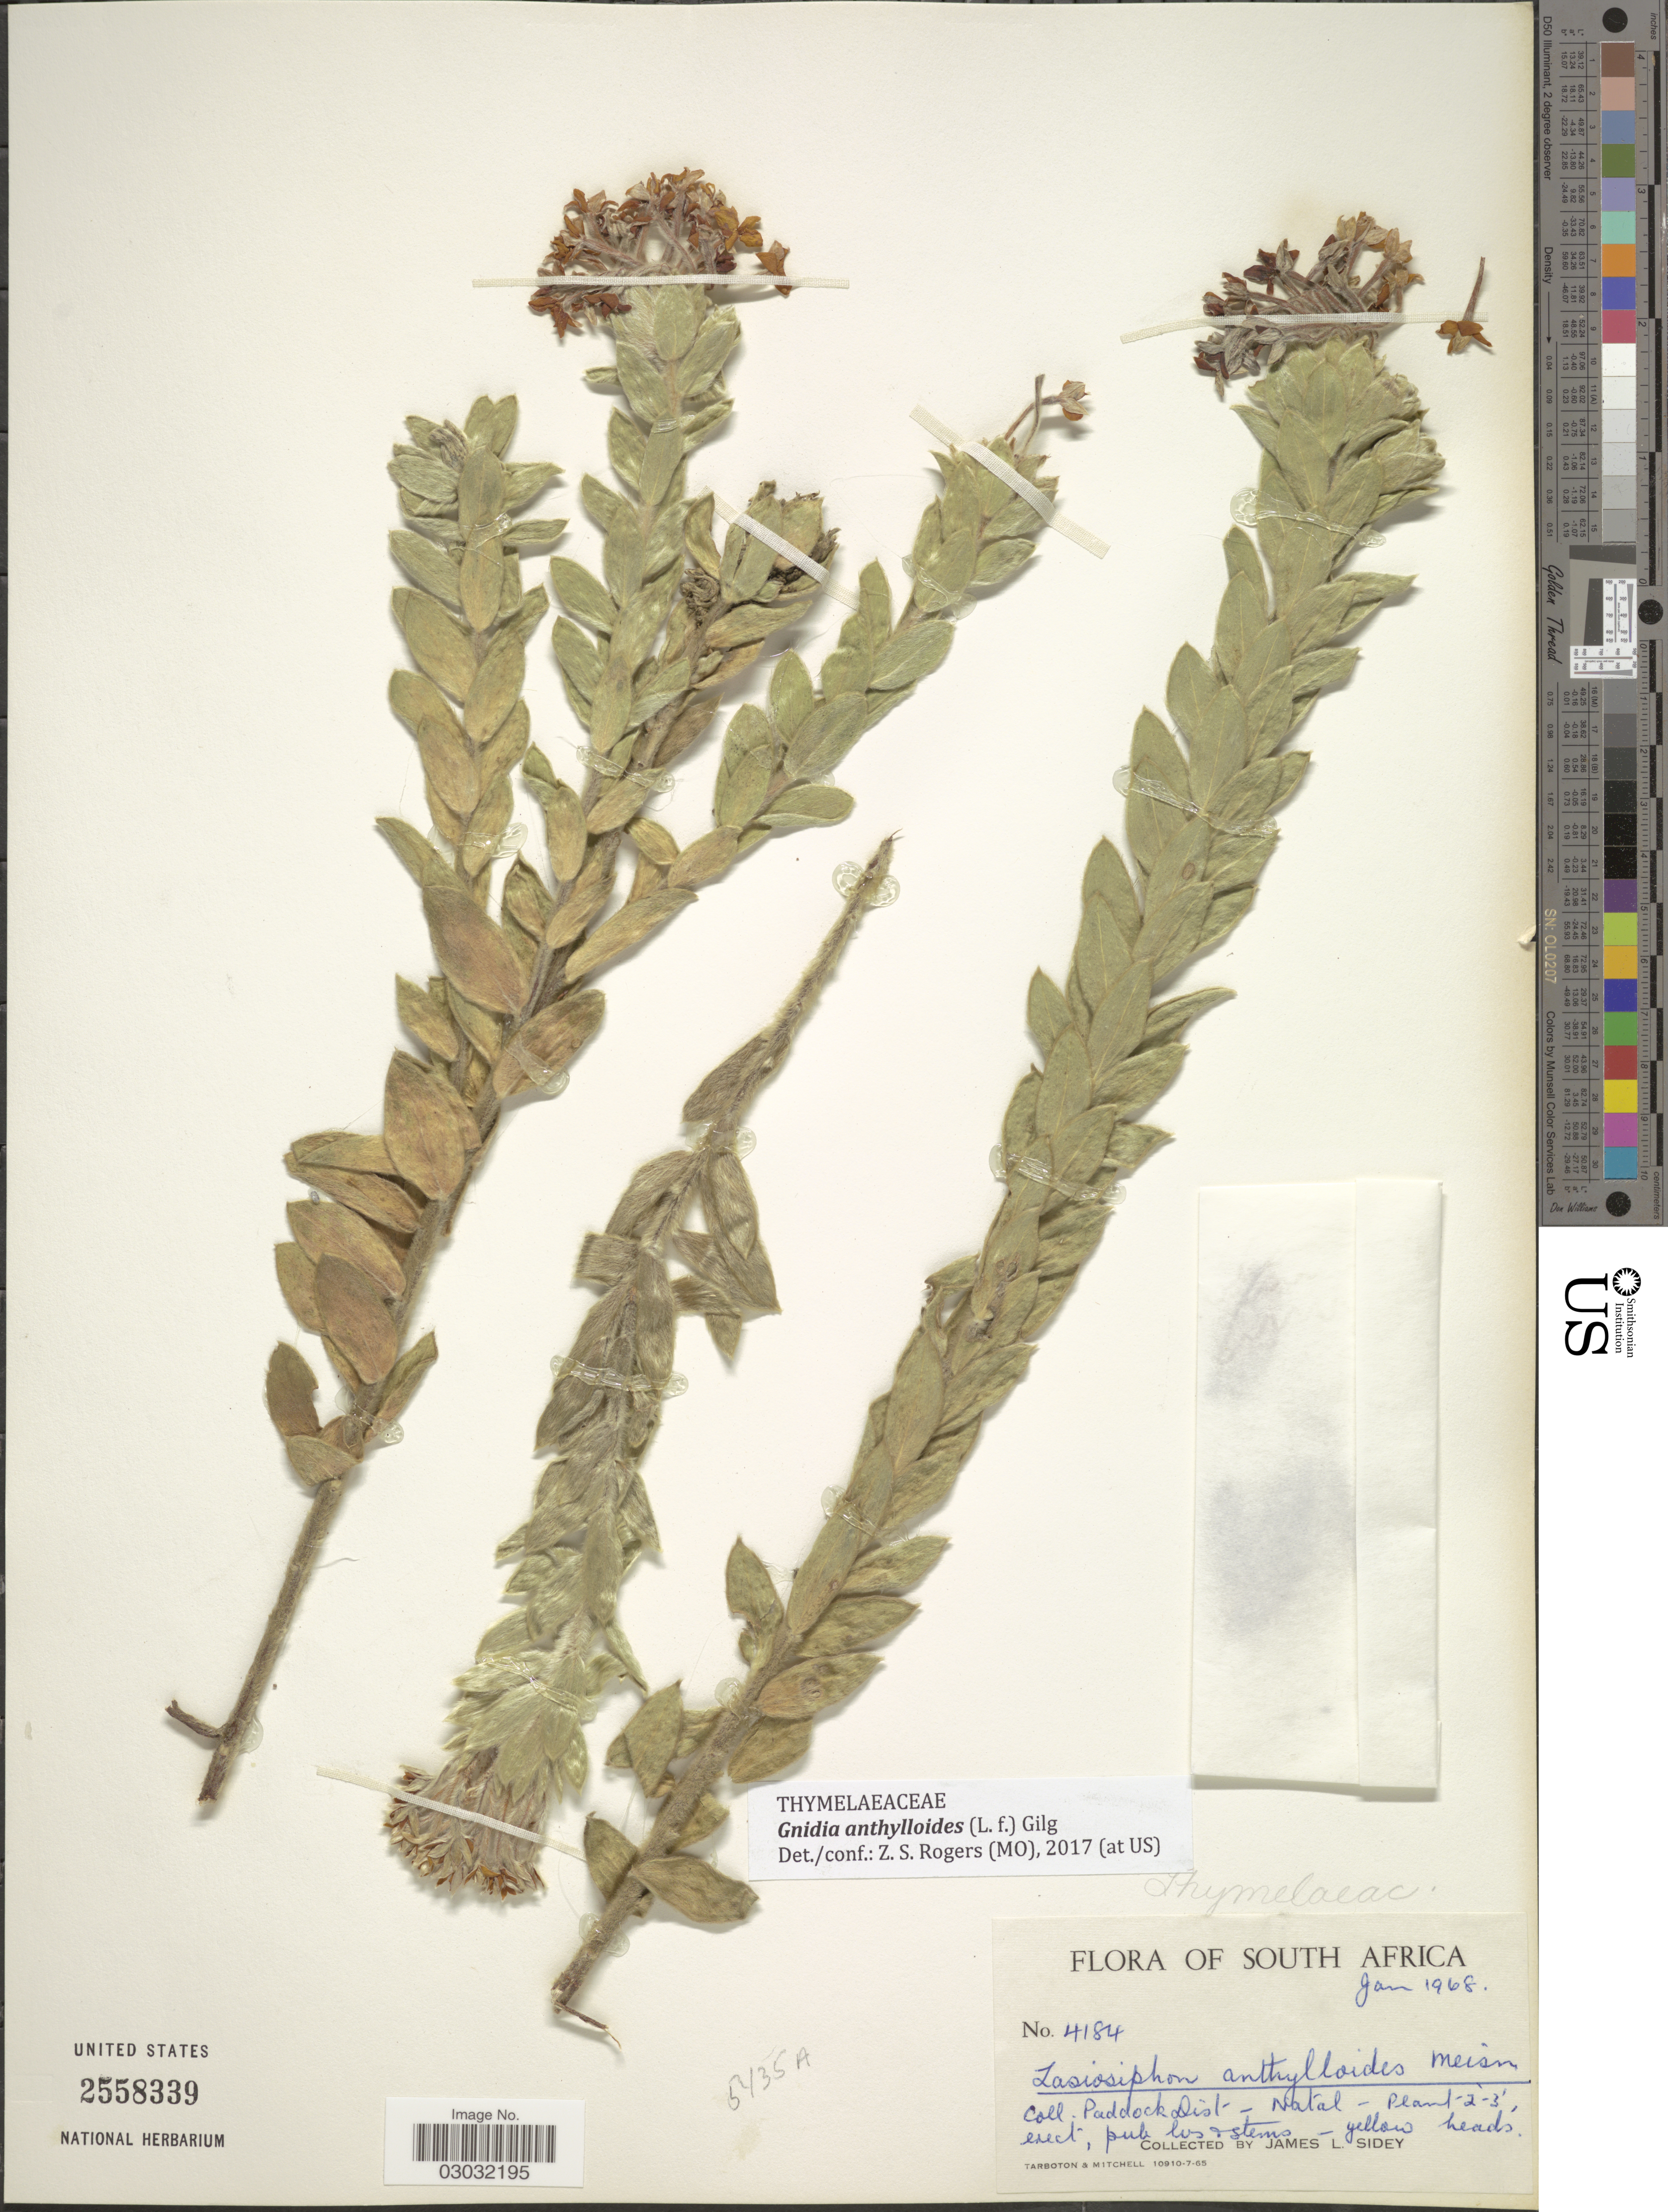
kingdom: Plantae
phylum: Tracheophyta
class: Magnoliopsida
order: Malvales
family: Thymelaeaceae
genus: Lasiosiphon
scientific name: Lasiosiphon anthylloides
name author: (L. f.) Meisn.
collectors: J. L. Sidey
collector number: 4184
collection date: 1968-01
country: South Africa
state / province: KwaZulu-Natal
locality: Paddock Dist - Natal.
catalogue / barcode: US 2558339